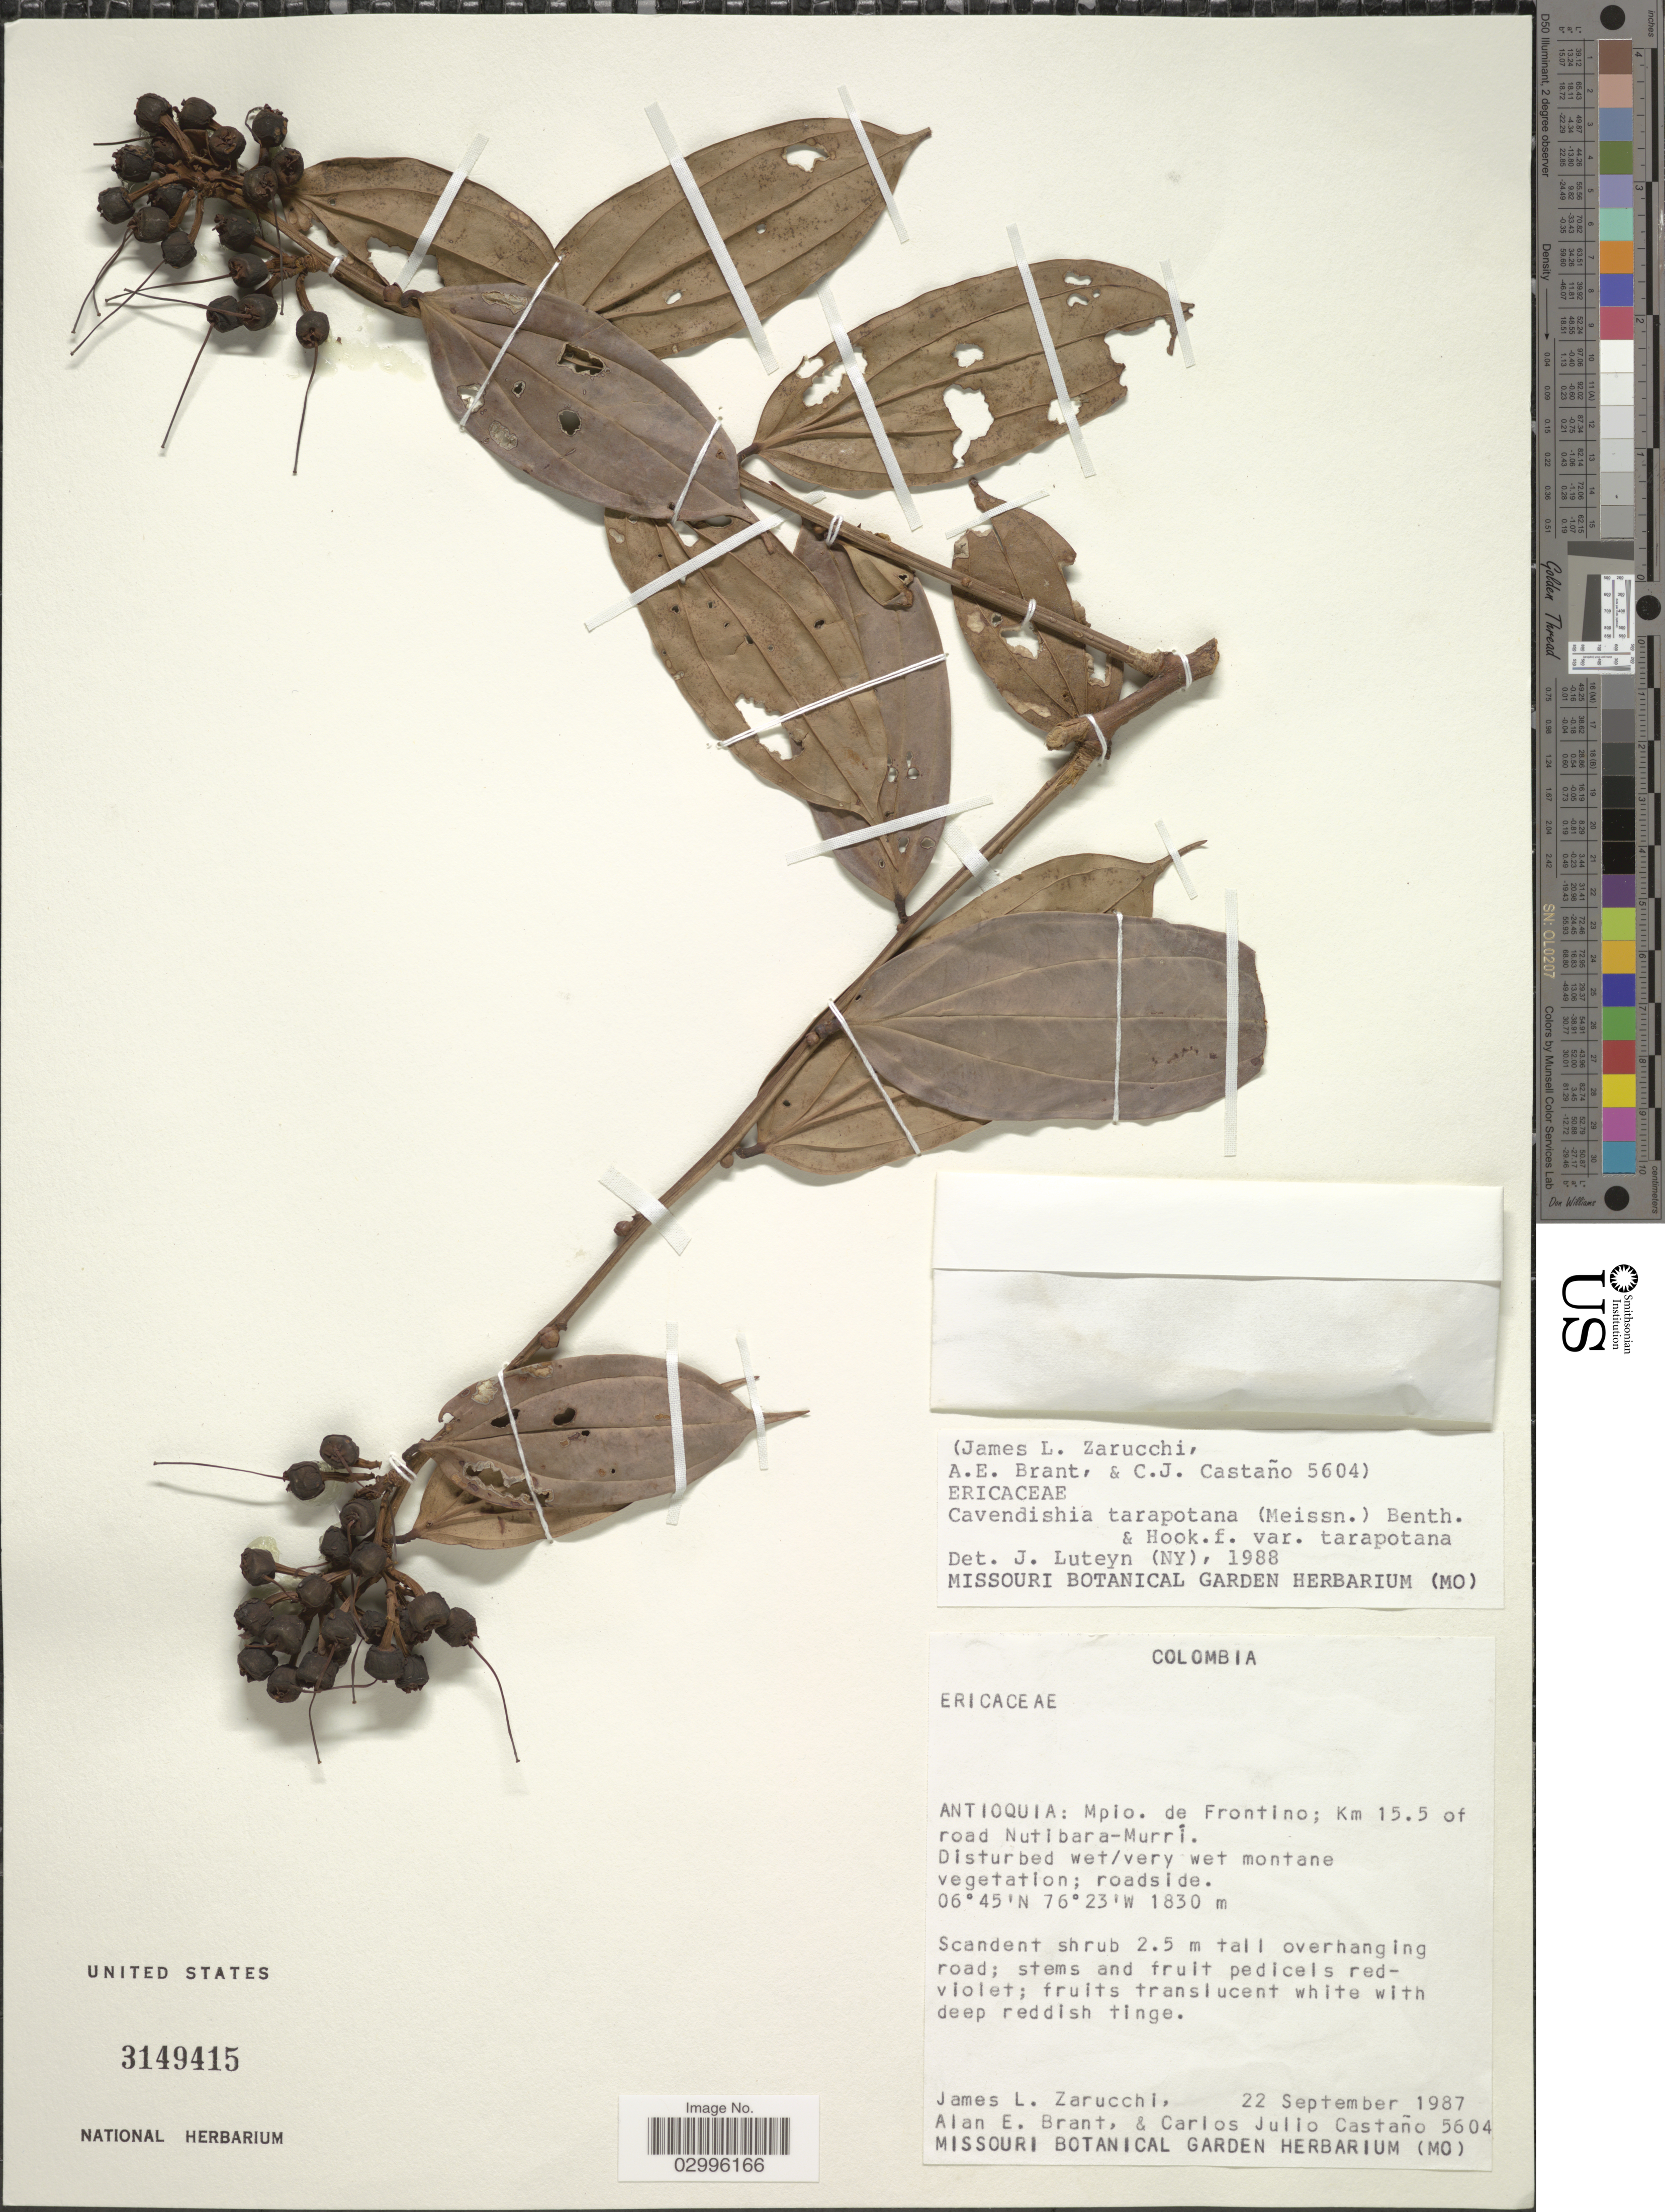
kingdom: Plantae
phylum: Tracheophyta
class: Magnoliopsida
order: Ericales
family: Ericaceae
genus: Cavendishia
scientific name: Cavendishia tarapotana var. tarapotana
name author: (Meisn.) Benth. & Hook.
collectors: J. L. Zarucchi, A. Brant & C. Castaño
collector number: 5604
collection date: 1987-09-22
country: Colombia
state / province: Antioquia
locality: Mpio. de Frontino; Km 15.5 of road Nutibari-Murrí.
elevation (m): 1830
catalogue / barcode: US 3149415